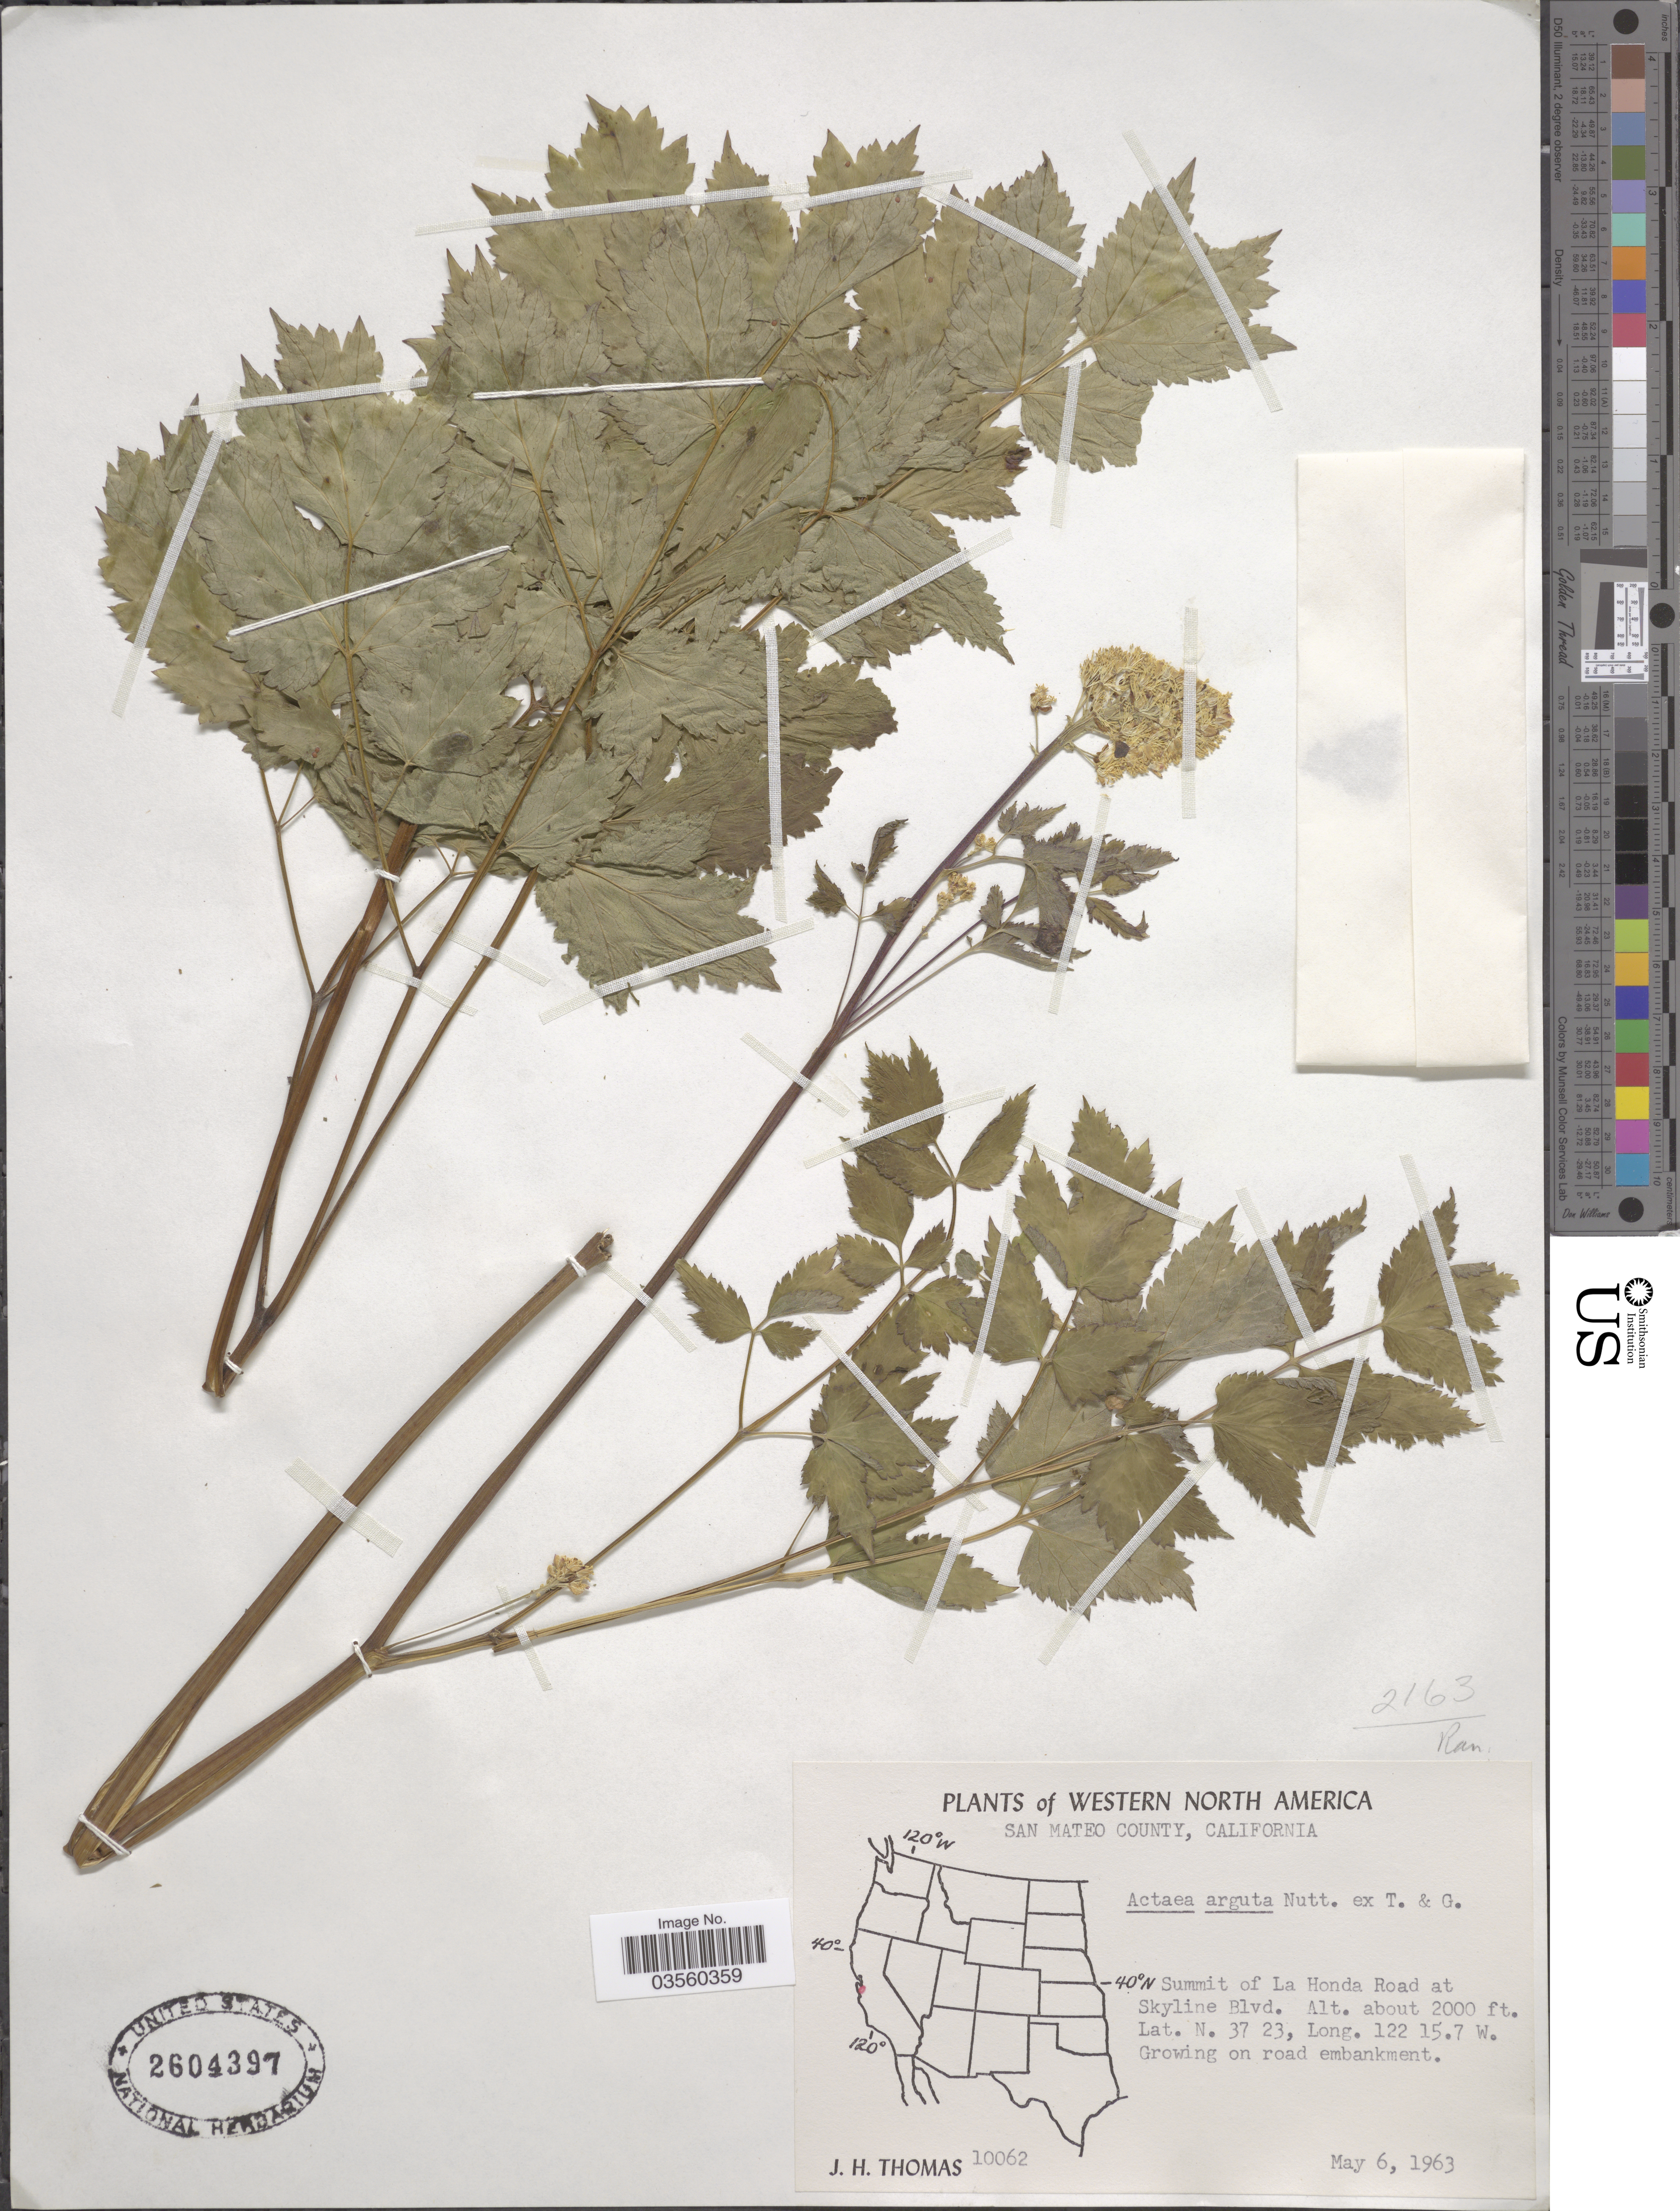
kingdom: Plantae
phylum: Tracheophyta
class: Magnoliopsida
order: Ranunculales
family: Ranunculaceae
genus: Actaea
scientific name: Actaea rubra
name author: (Aiton) Willd.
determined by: Strong, M. T., (US), Smithsonian Institution - National Museum of Natural History (UNITED STATES)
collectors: J. H. Thomas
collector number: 10062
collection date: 1963-05-06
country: United States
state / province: California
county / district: San Mateo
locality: Western North America. San Mateo County. Summit of La Honda Road at Skyline Blvd.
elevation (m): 610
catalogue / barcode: US 2604397